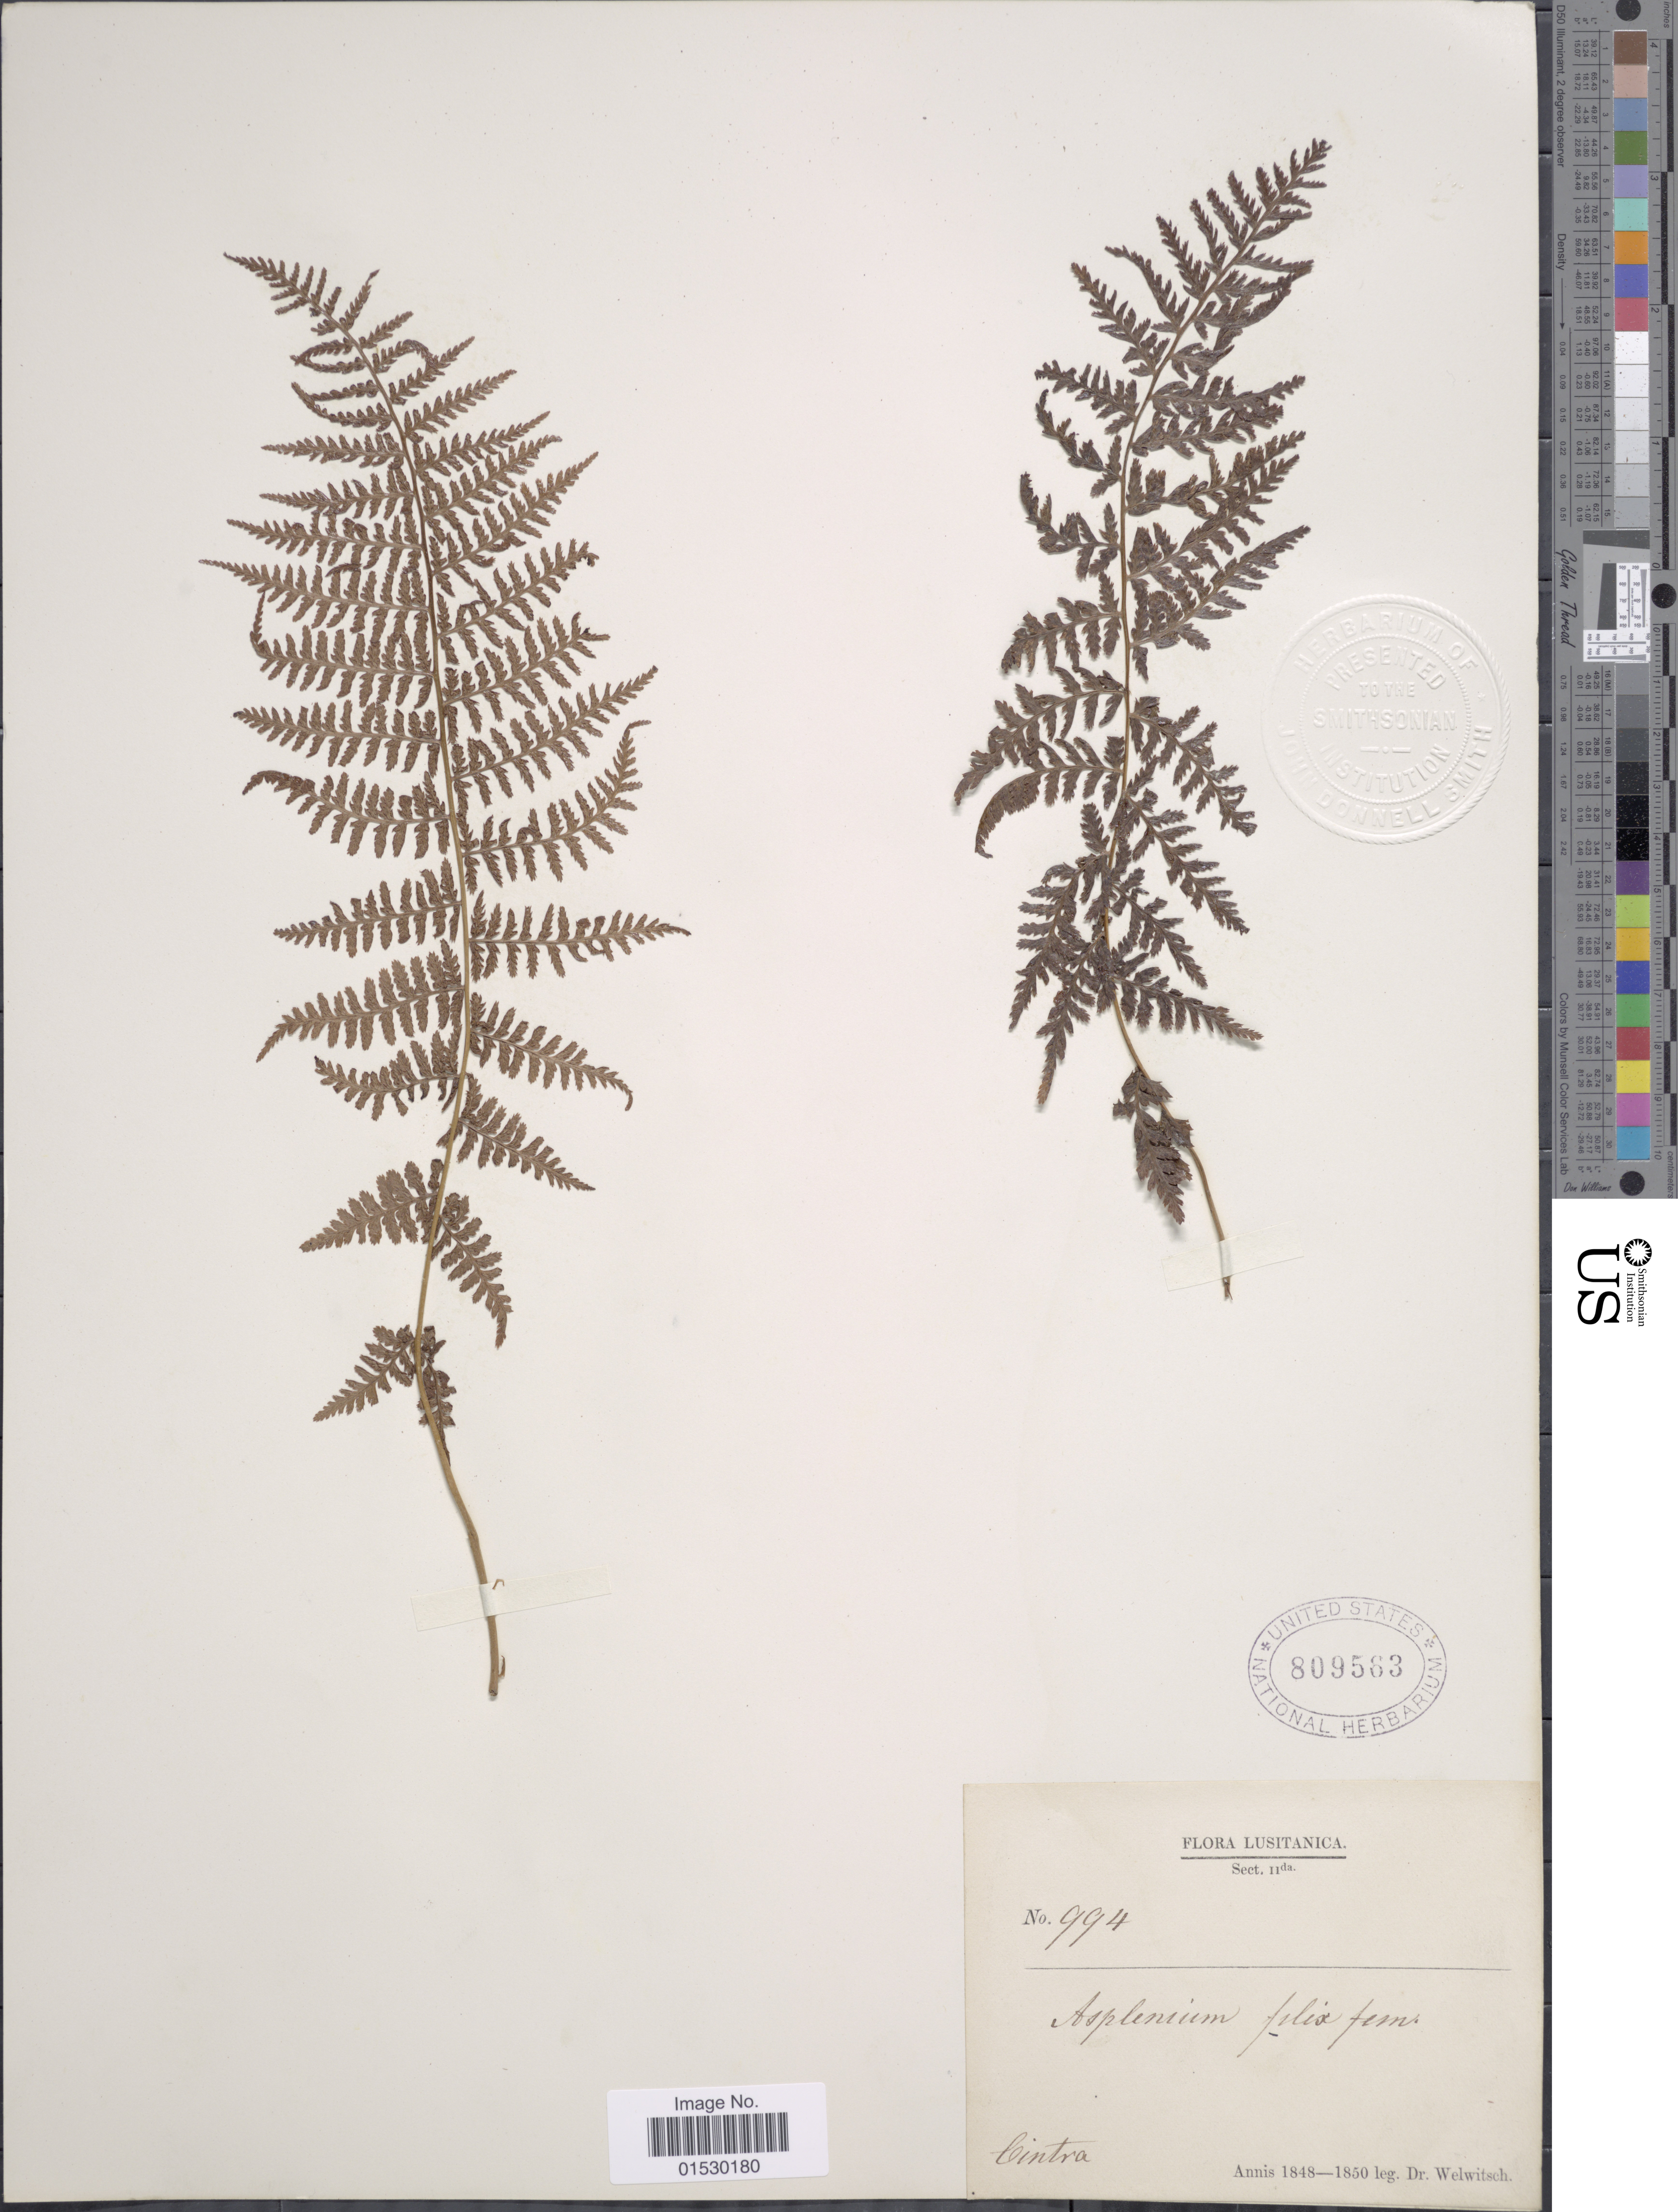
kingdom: Plantae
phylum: Tracheophyta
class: Polypodiopsida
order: Polypodiales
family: Athyriaceae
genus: Athyrium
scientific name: Athyrium filix-femina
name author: (L.) Roth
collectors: -. Welwitsch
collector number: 994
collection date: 1848/1850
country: Portugal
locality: Luistancia, Sintra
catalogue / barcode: US 809563